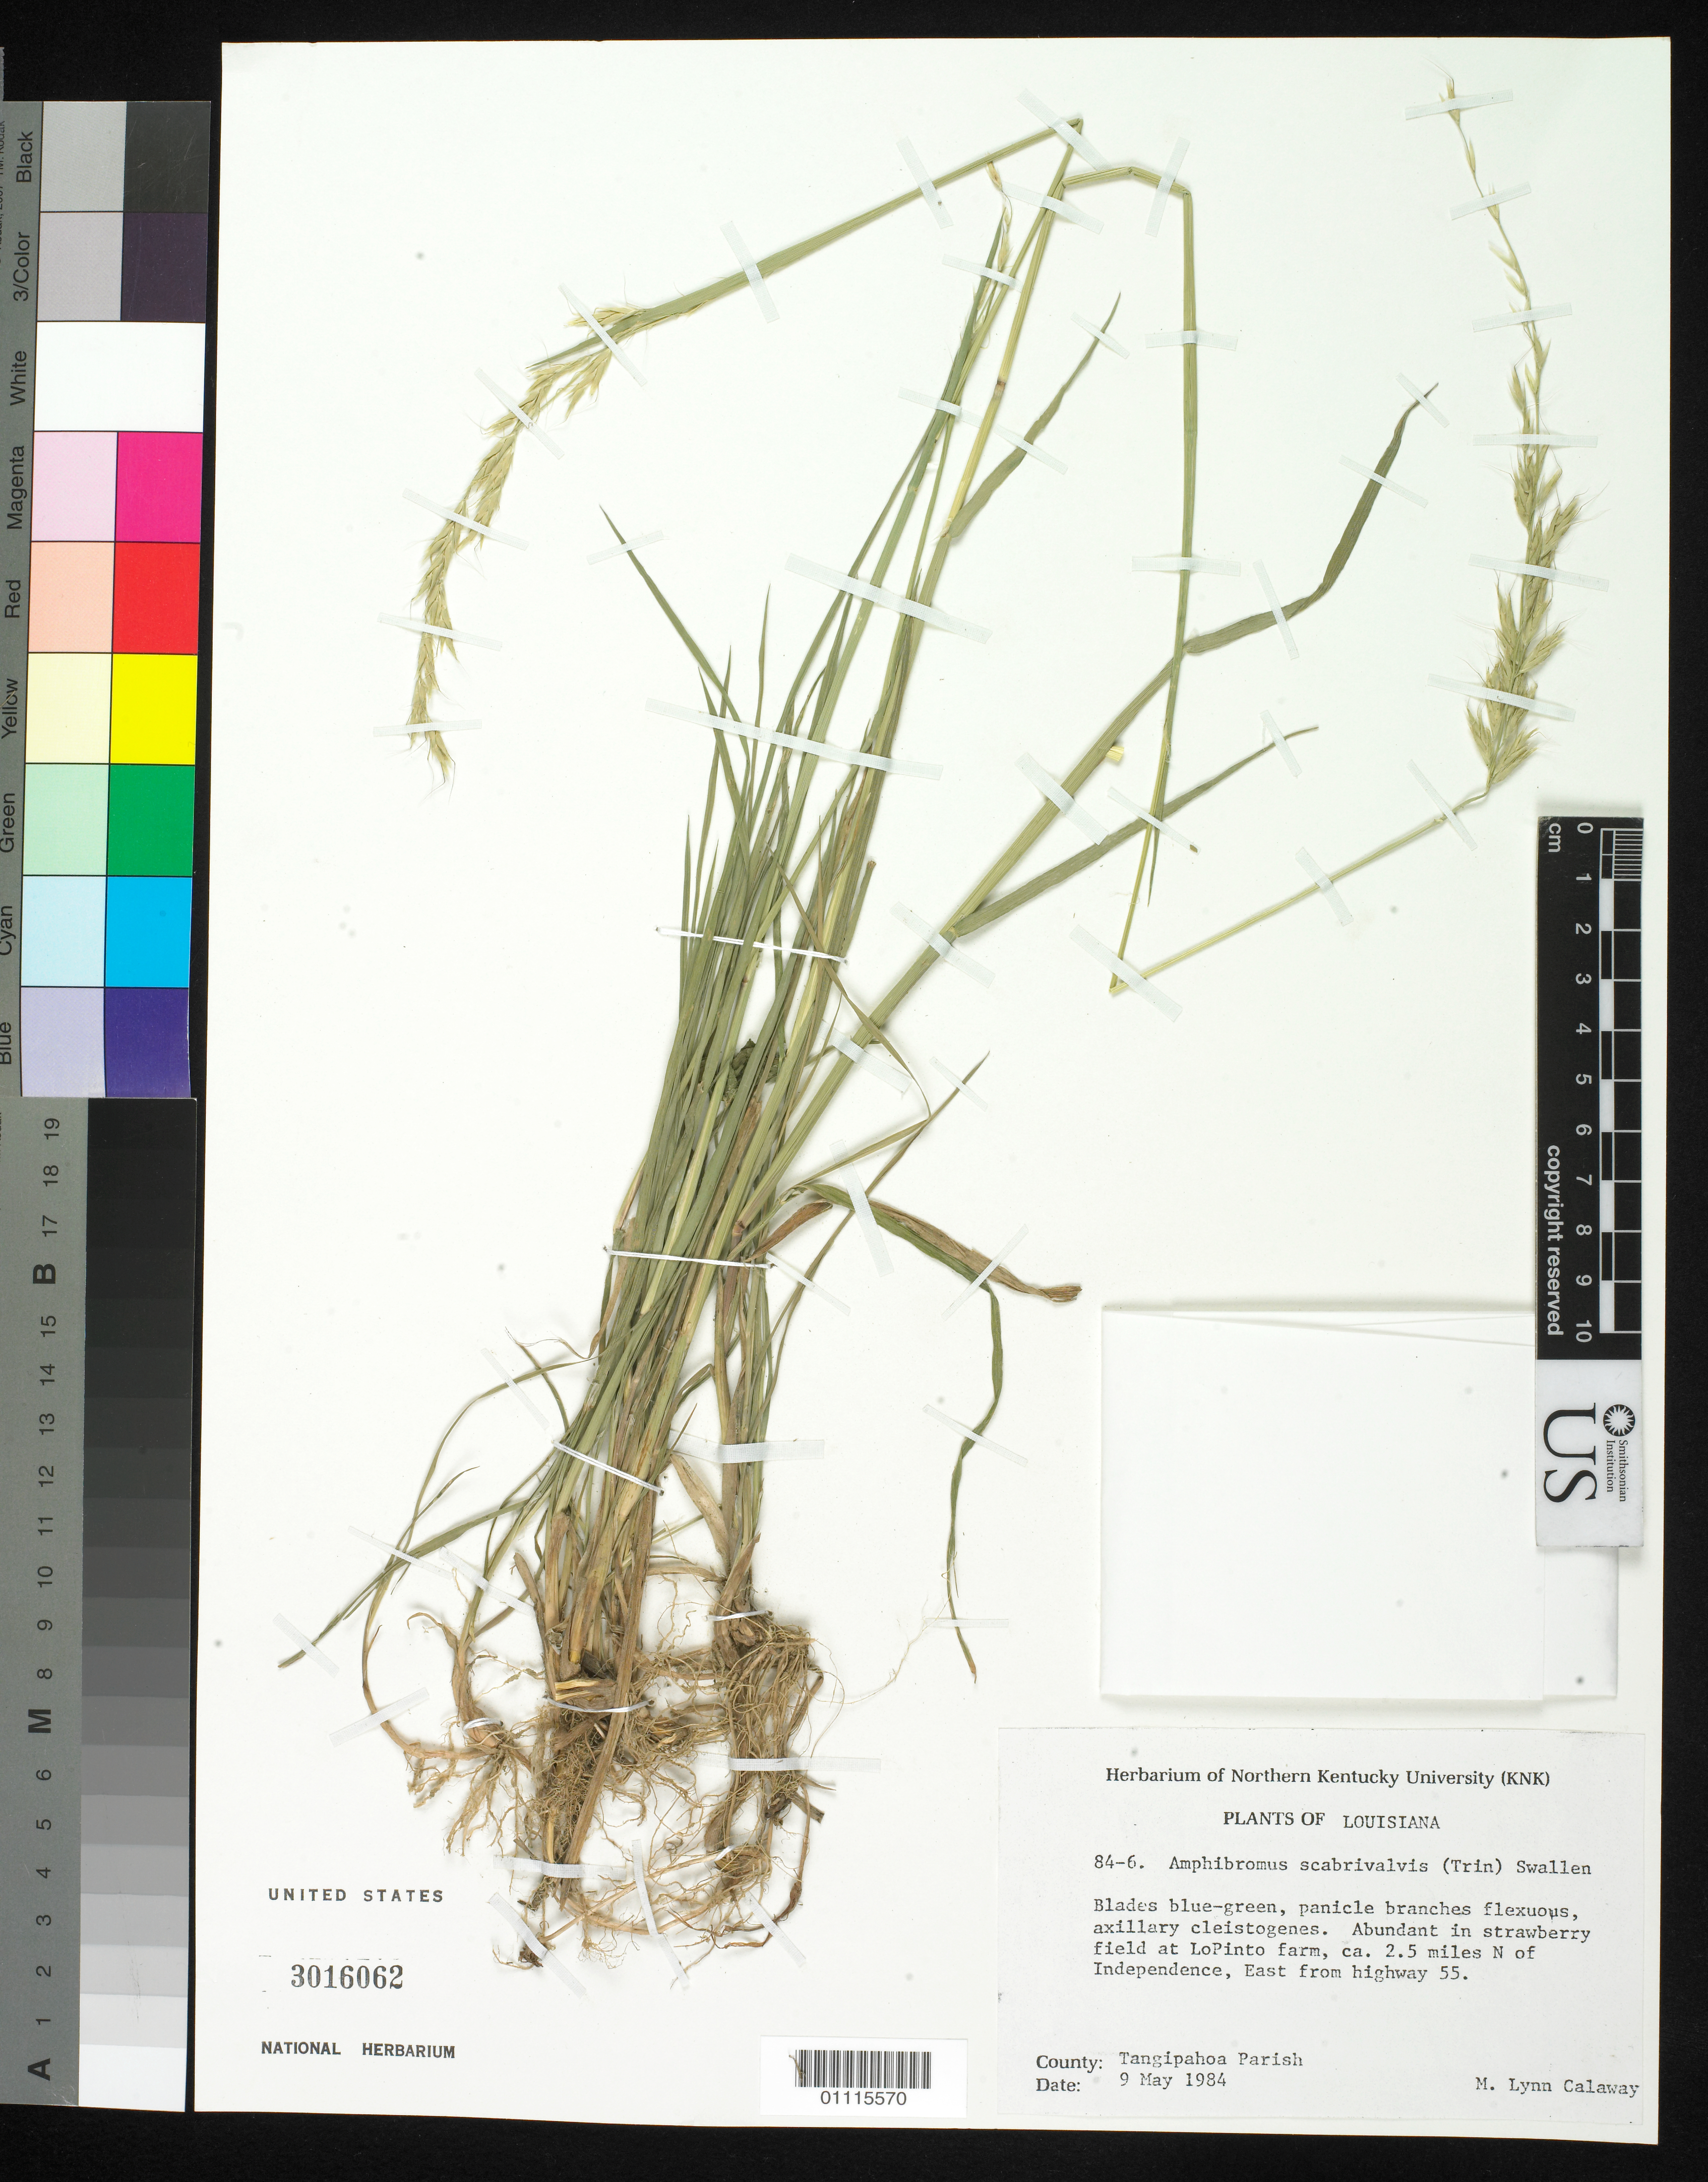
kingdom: Plantae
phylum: Tracheophyta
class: Liliopsida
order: Poales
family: Poaceae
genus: Amphibromus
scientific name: Amphibromus scabrivalvis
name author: (Trin.) Swallen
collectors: M. Calaway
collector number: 84-6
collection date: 1984-05-09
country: United States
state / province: Louisiana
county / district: Tangipahoa Parish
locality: LoPinto Farm, ca. 2.5 mi. N of Independence, E from highway 55.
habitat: Abundant in strawberry field.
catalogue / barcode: US 3016062